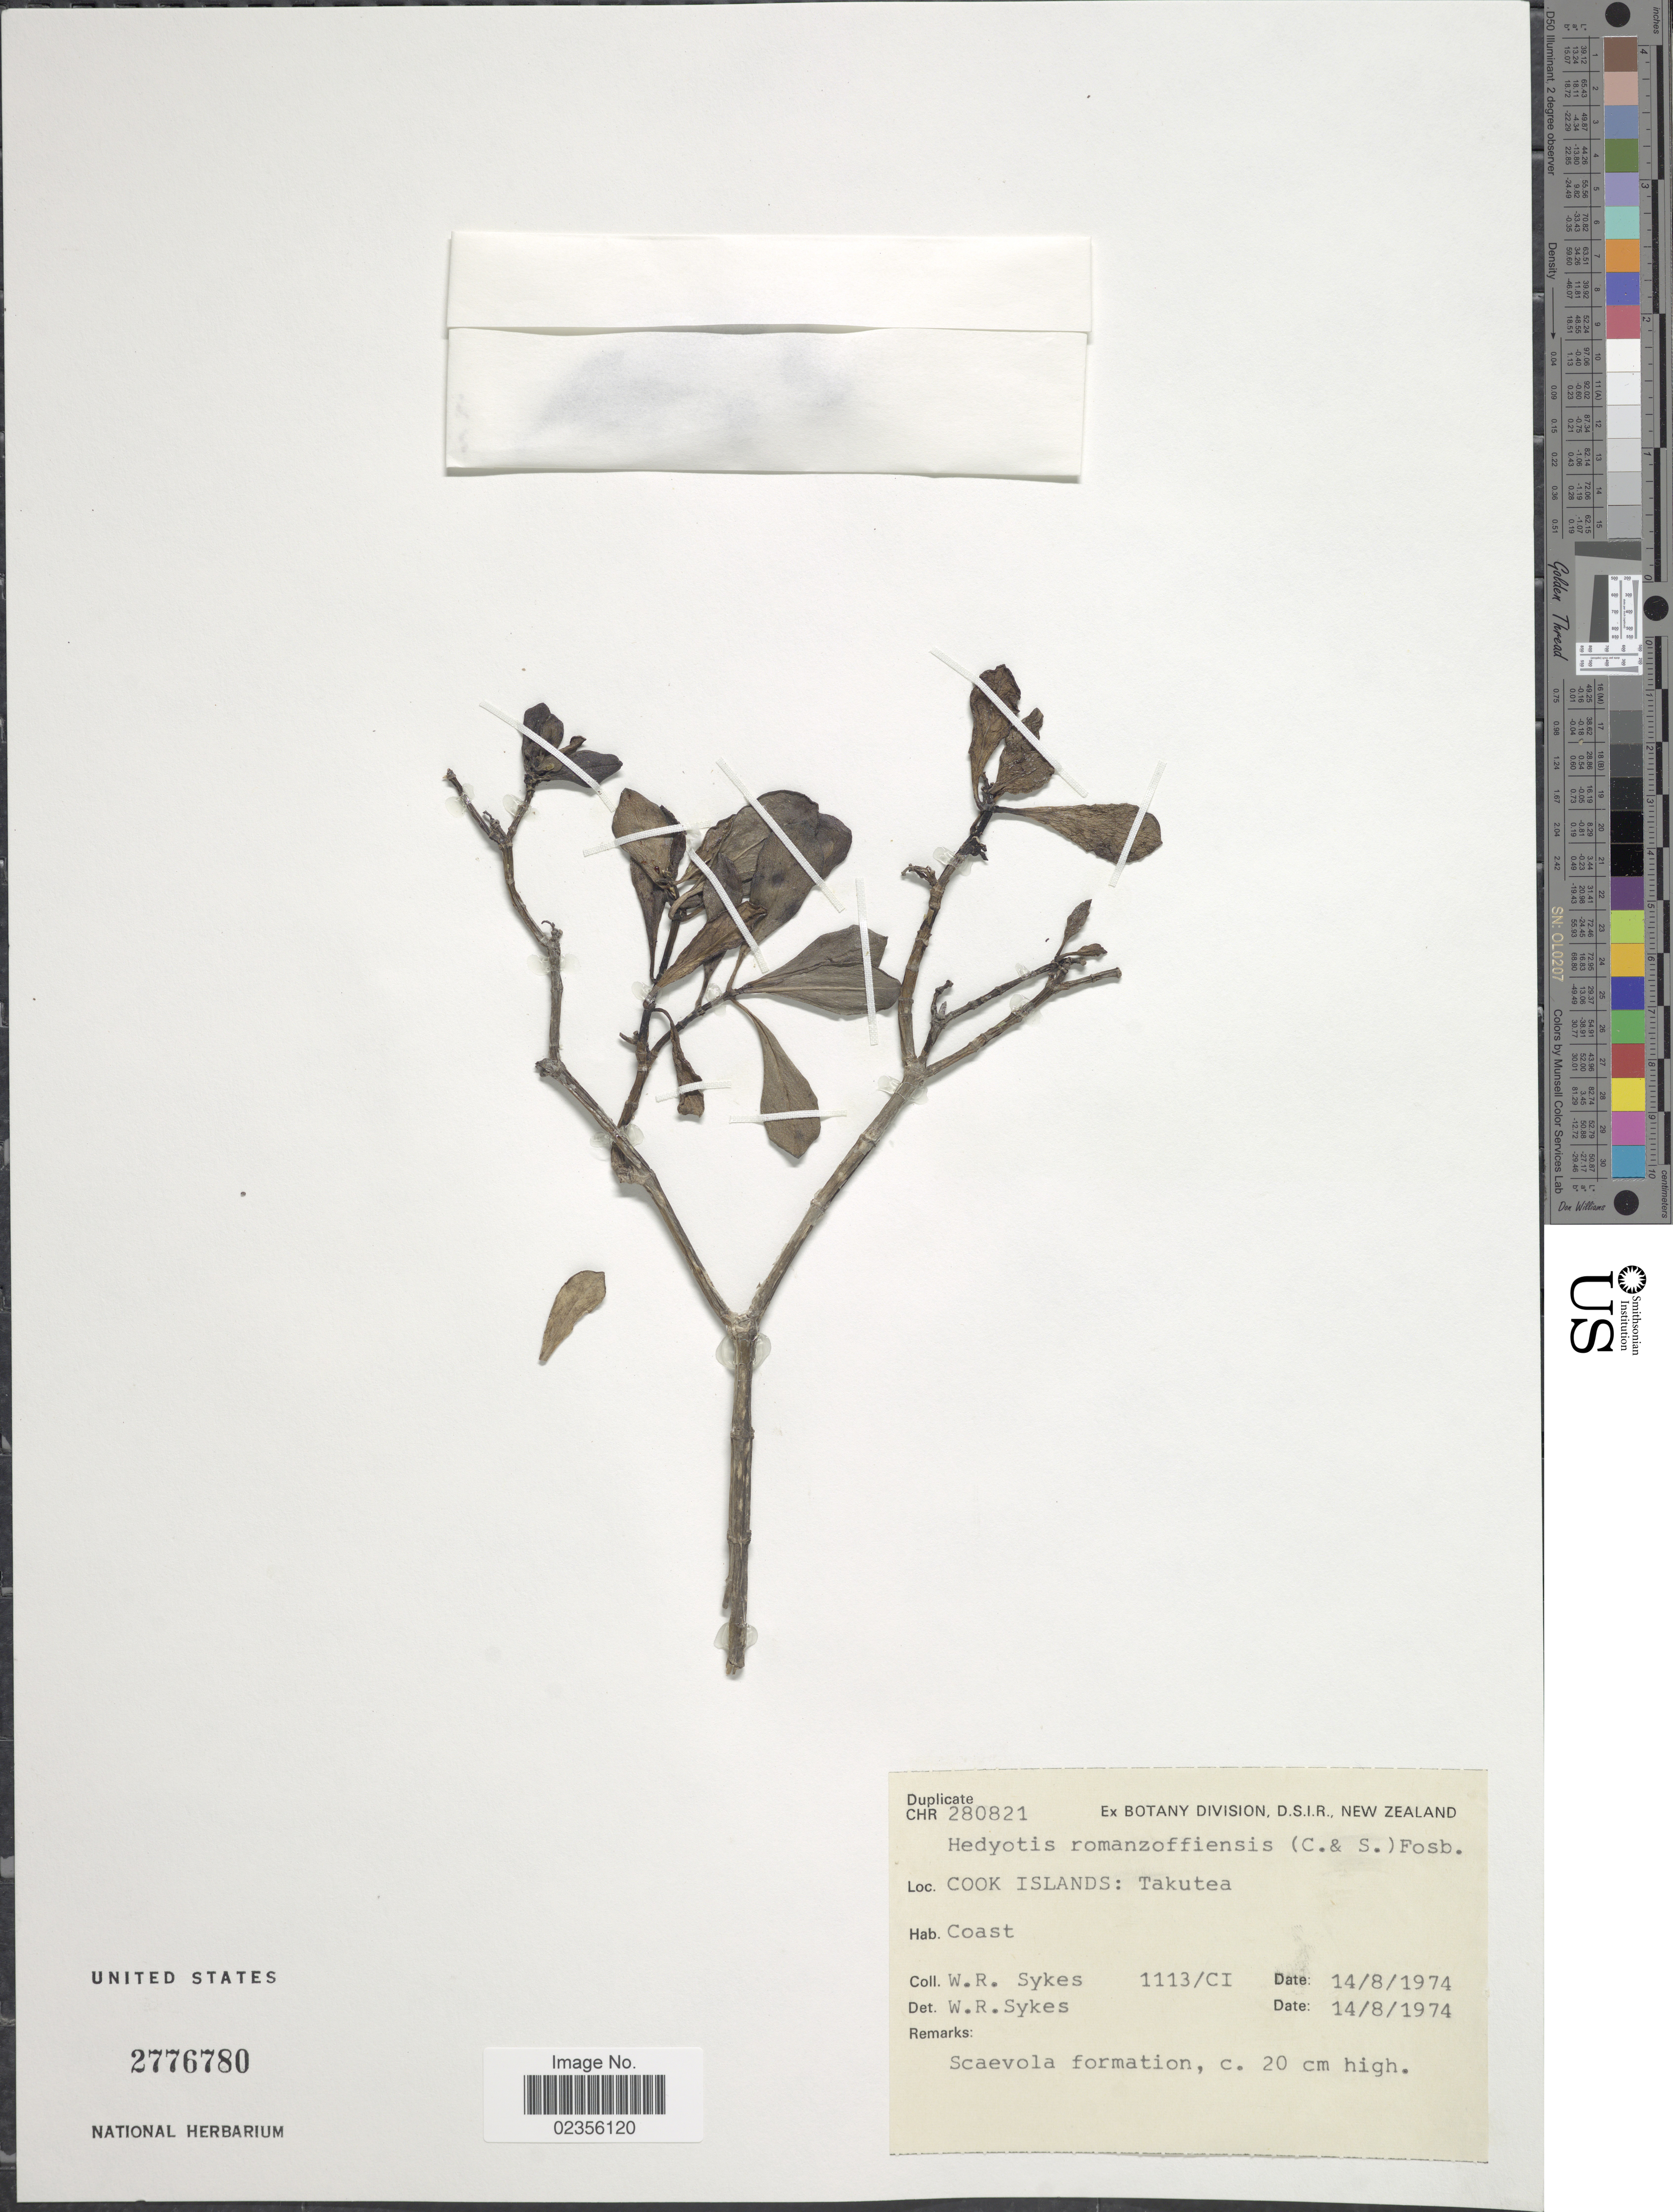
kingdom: Plantae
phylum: Tracheophyta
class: Magnoliopsida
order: Gentianales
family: Rubiaceae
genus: Kadua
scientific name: Kadua romanzoffiensis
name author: Cham. & Schltdl.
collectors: W. R. Sykes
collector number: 1113/CI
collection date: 1974-08-14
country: Cook Islands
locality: Takutea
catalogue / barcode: US 2776780